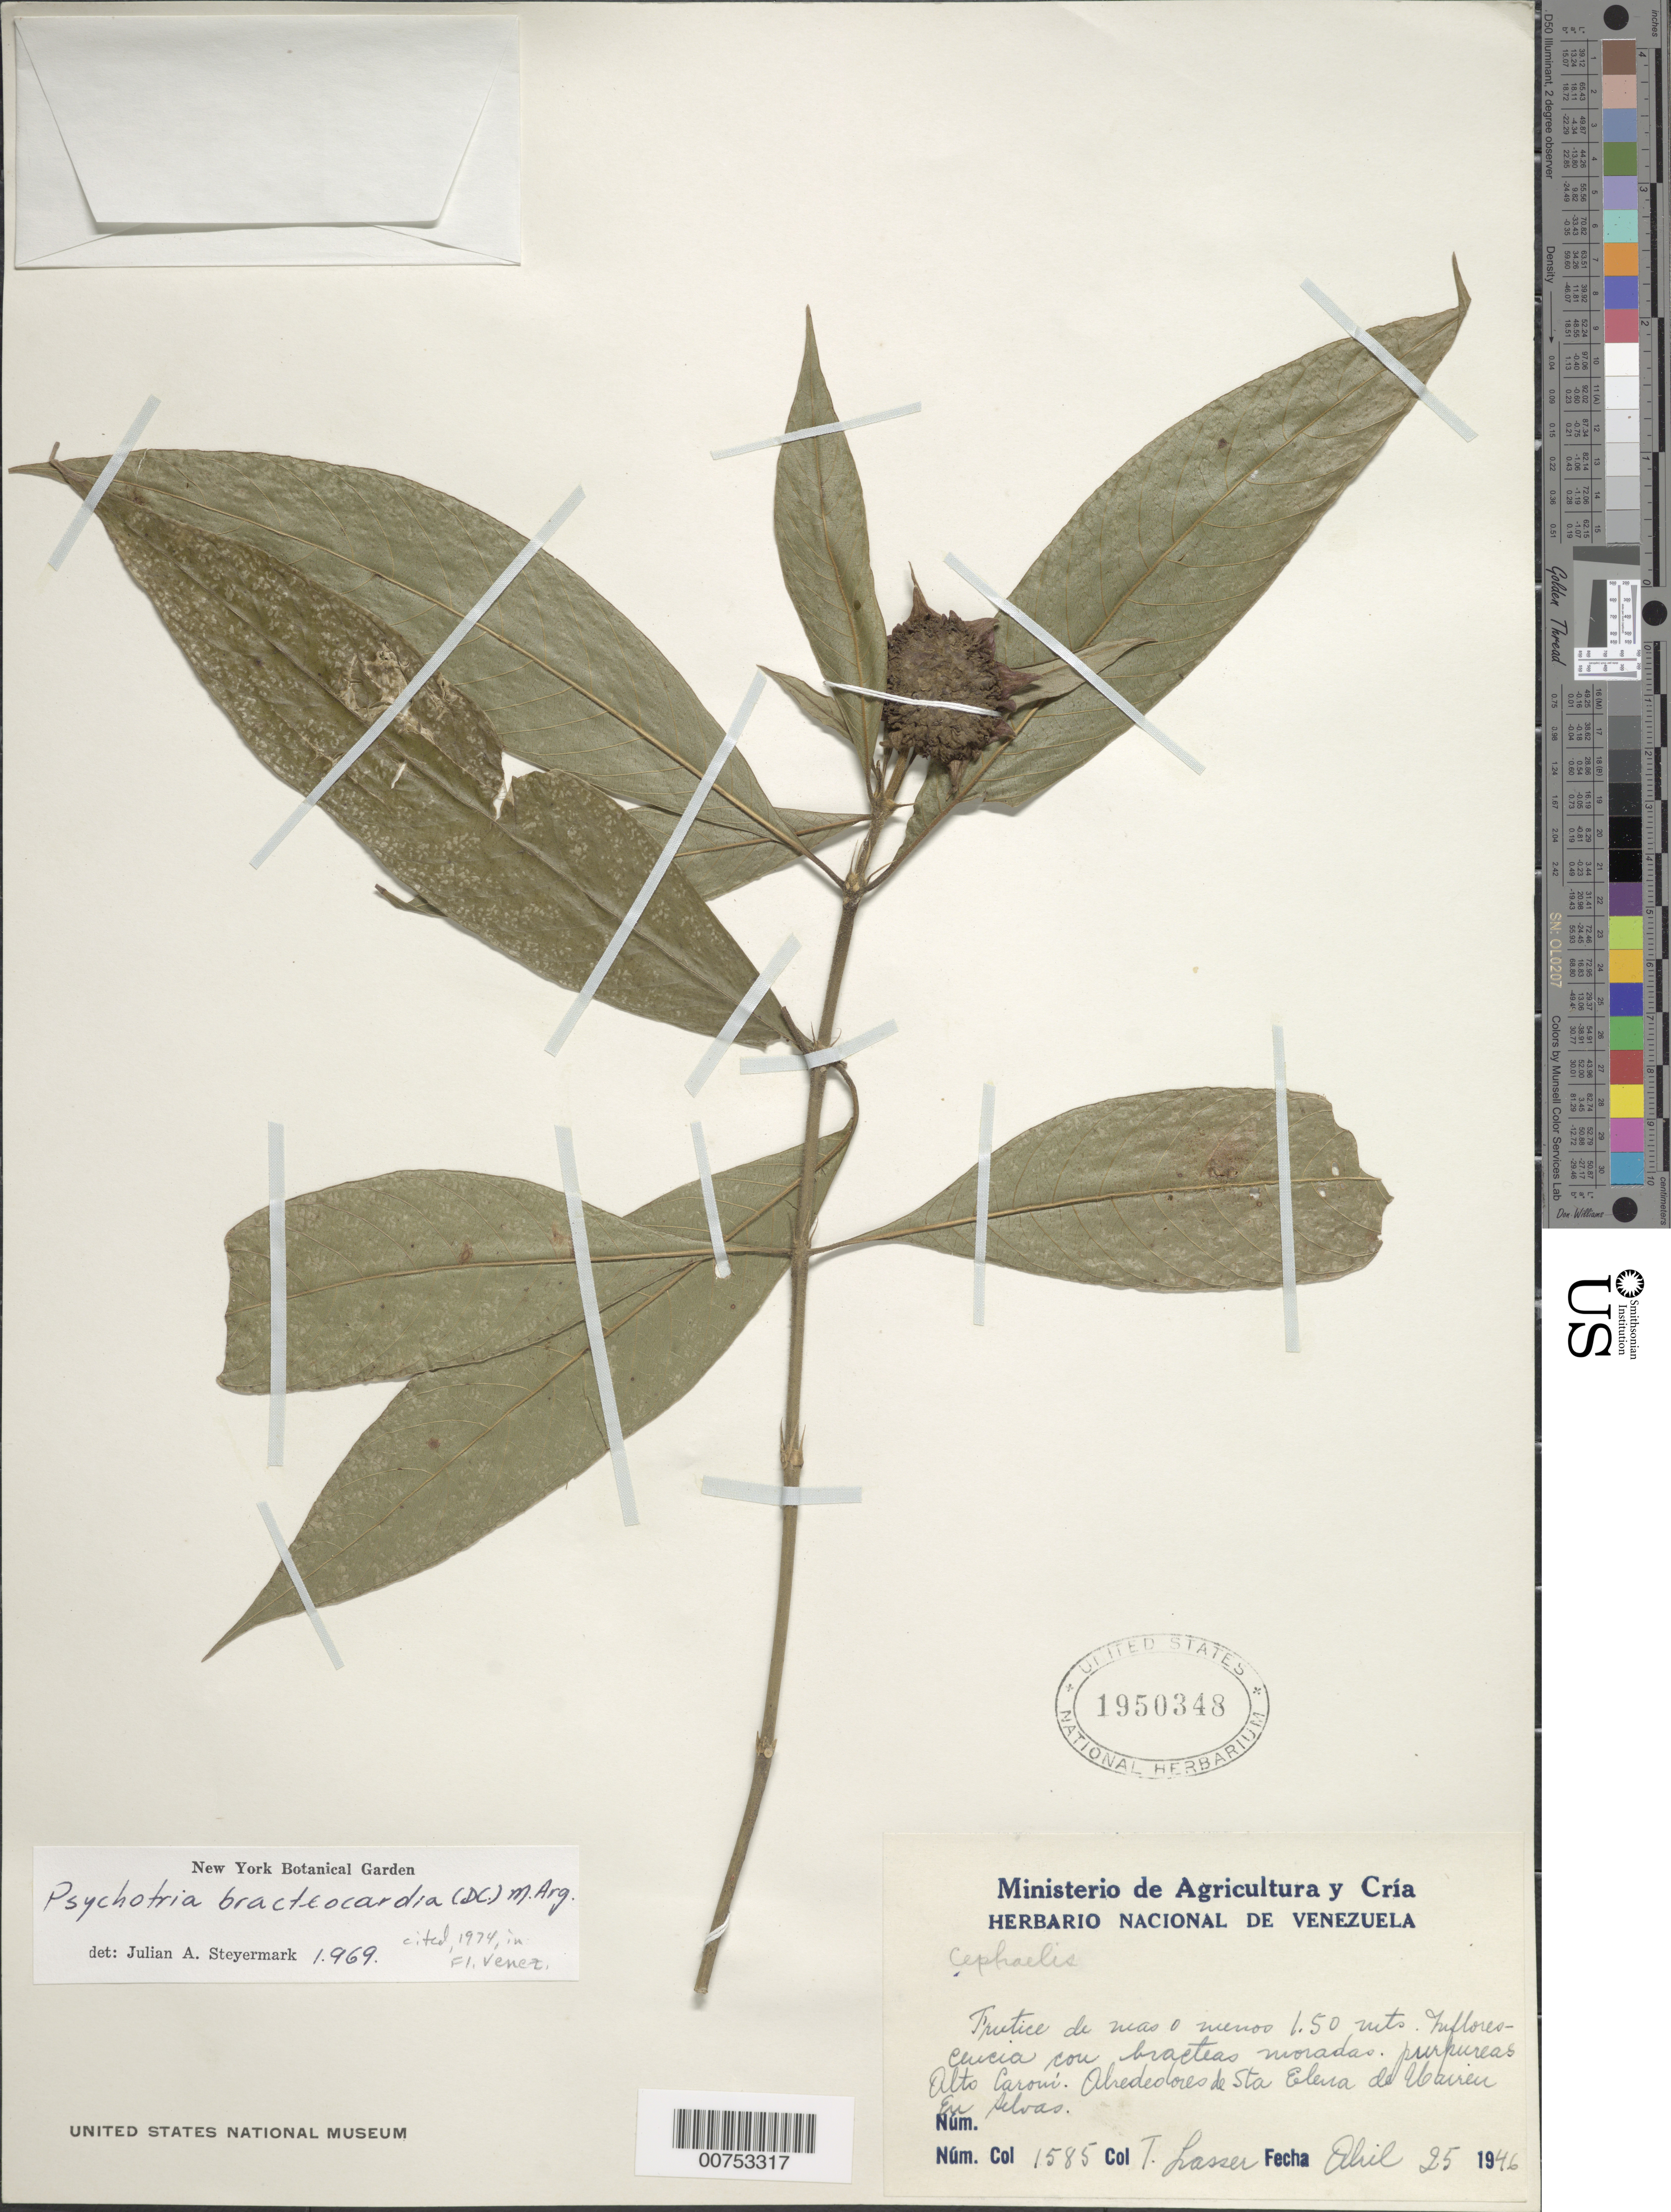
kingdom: Plantae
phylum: Tracheophyta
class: Magnoliopsida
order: Gentianales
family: Rubiaceae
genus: Psychotria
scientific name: Psychotria bracteocardia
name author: (DC.) Müll. Arg.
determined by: Steyermark, Julian A., (VEN)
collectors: T. Lasser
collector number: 1585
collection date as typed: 25-Apr-46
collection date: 1946-04-25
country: Venezuela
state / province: Bolívar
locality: Sta. Elena de Uairén, Alto Caroní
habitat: Selvas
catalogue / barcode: US 1950348